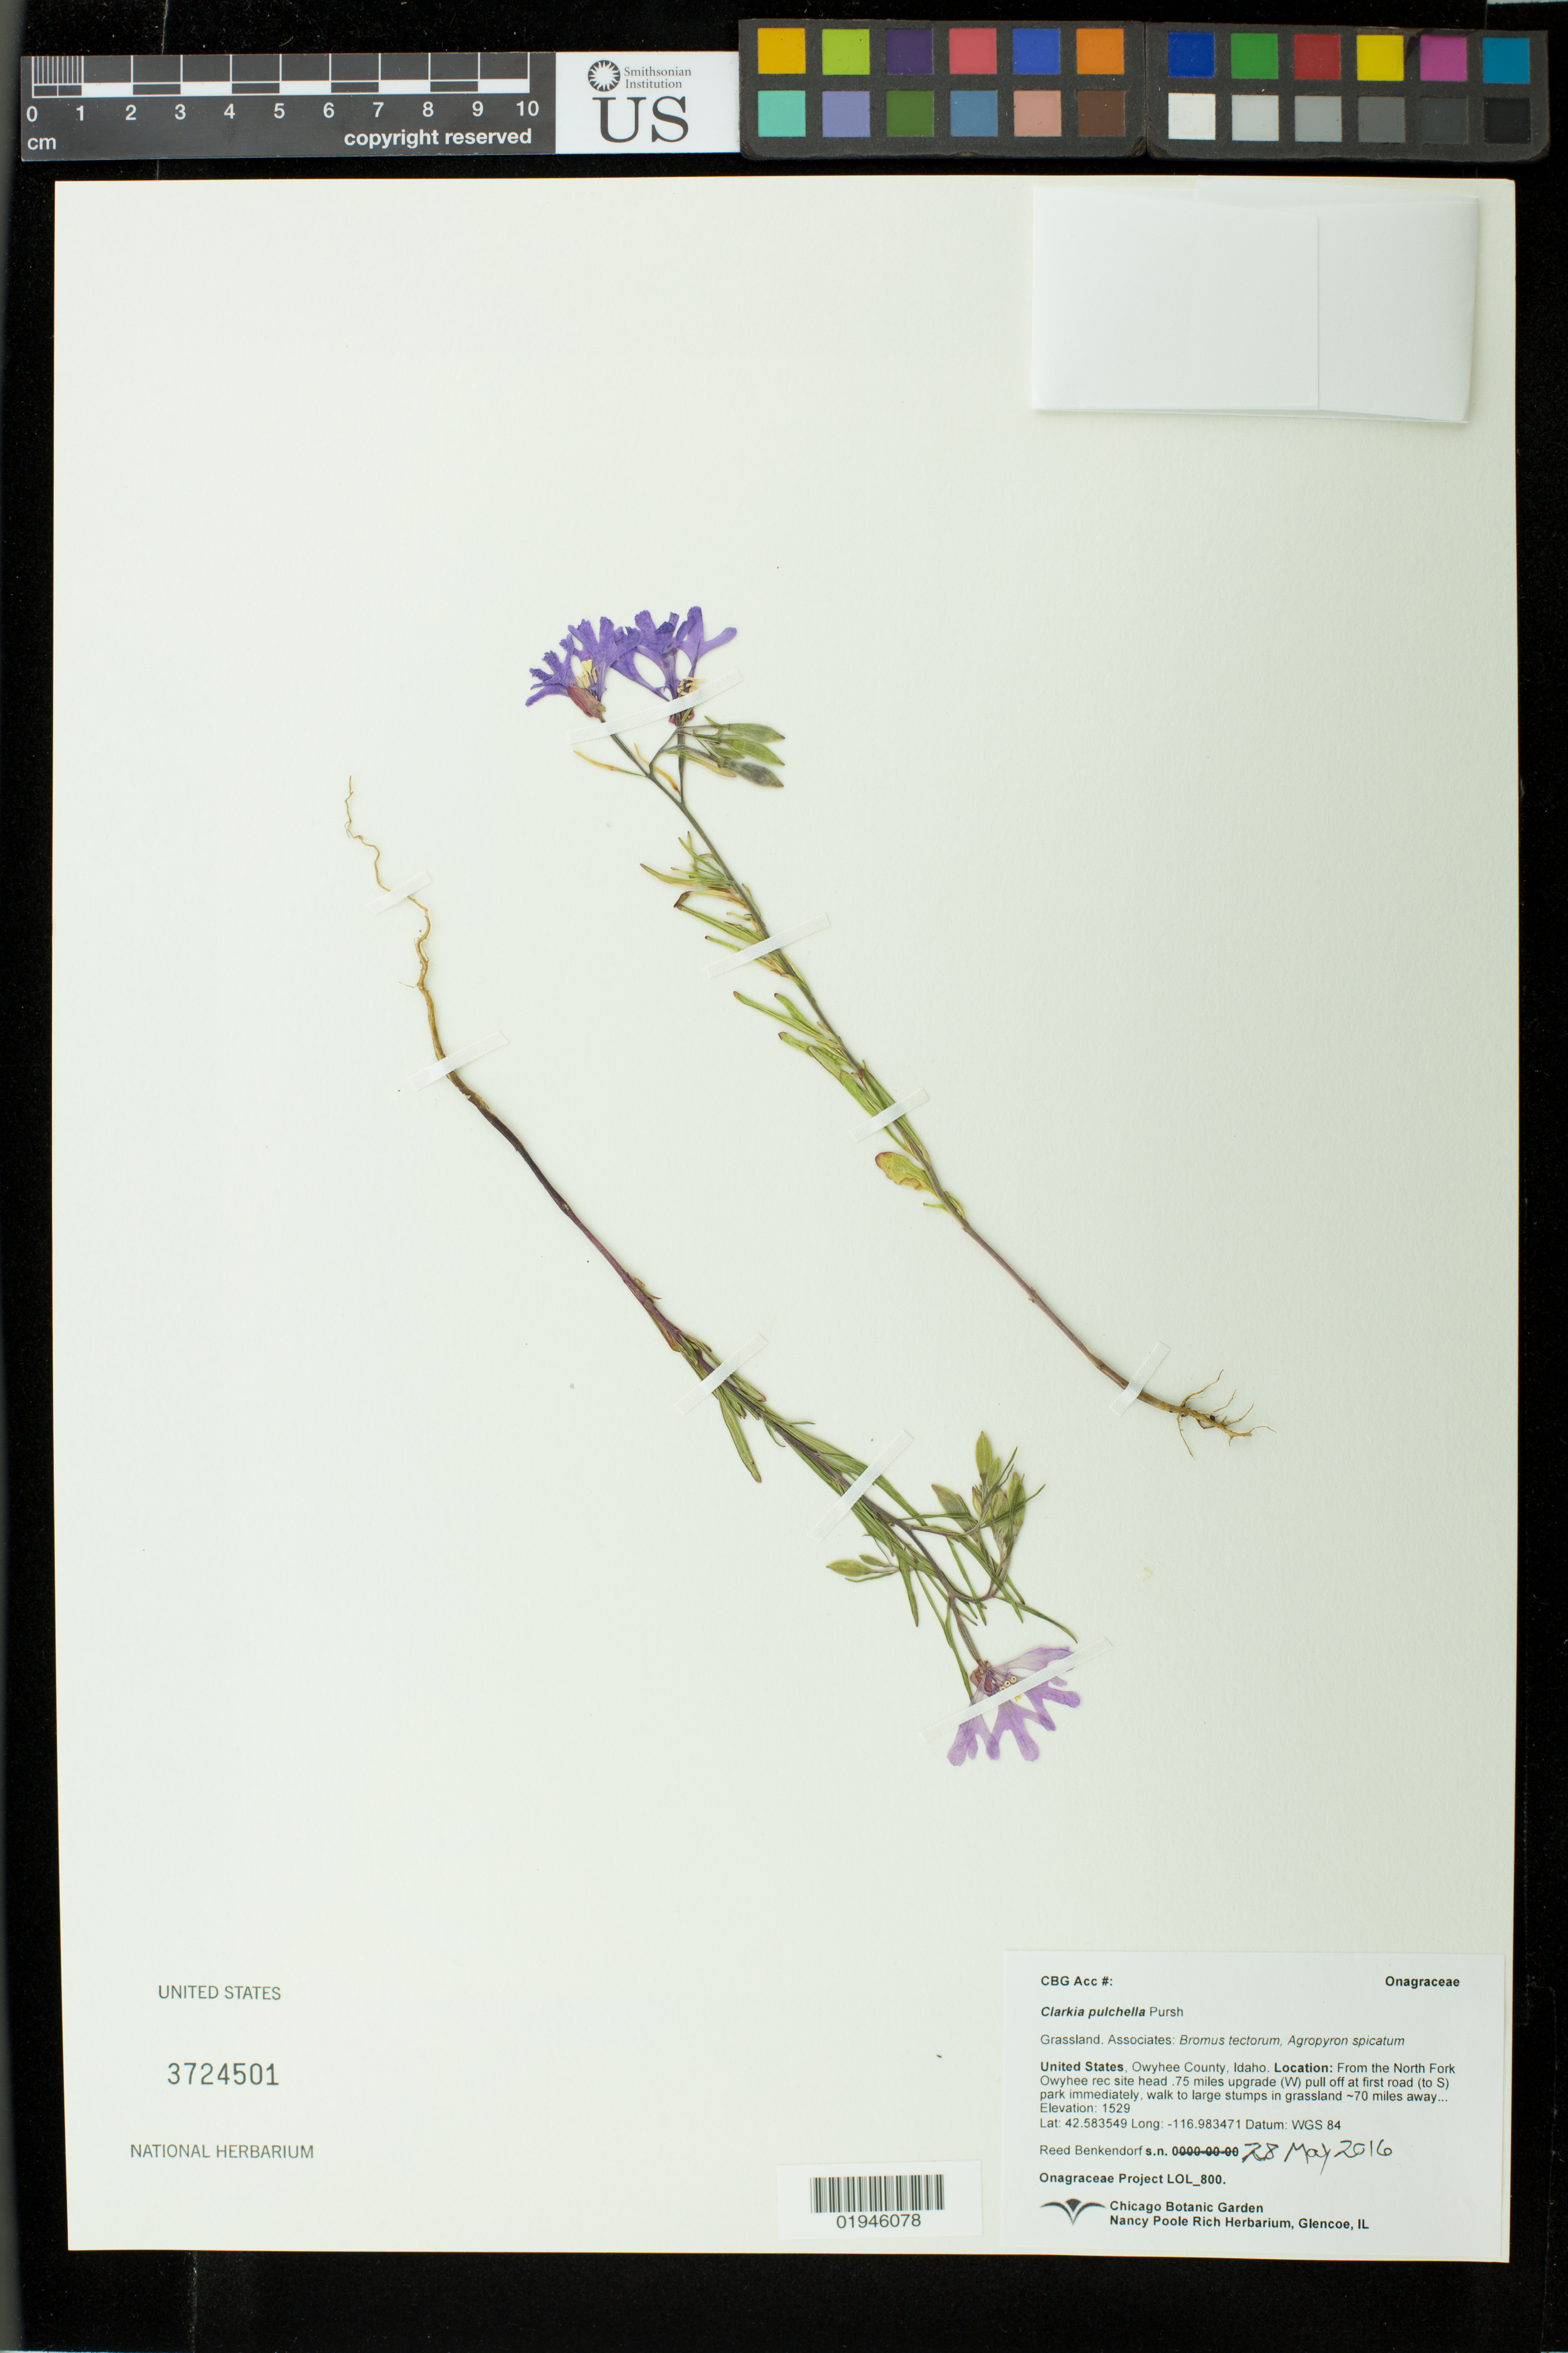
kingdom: Plantae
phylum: Tracheophyta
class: Magnoliopsida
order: Myrtales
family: Onagraceae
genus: Clarkia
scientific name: Clarkia pulchella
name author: Pursh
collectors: R. Benkendorf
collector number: LOL 800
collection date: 2016-05-28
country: United States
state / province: Idaho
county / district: Owyhee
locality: From the North Fork Owyhee rec site head .75 miles upgrade (W) pull off at first road (to S) park immediately, walk to large stumps in grassland ~70 miles away.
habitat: Grassland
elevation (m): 1529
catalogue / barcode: US 3724501